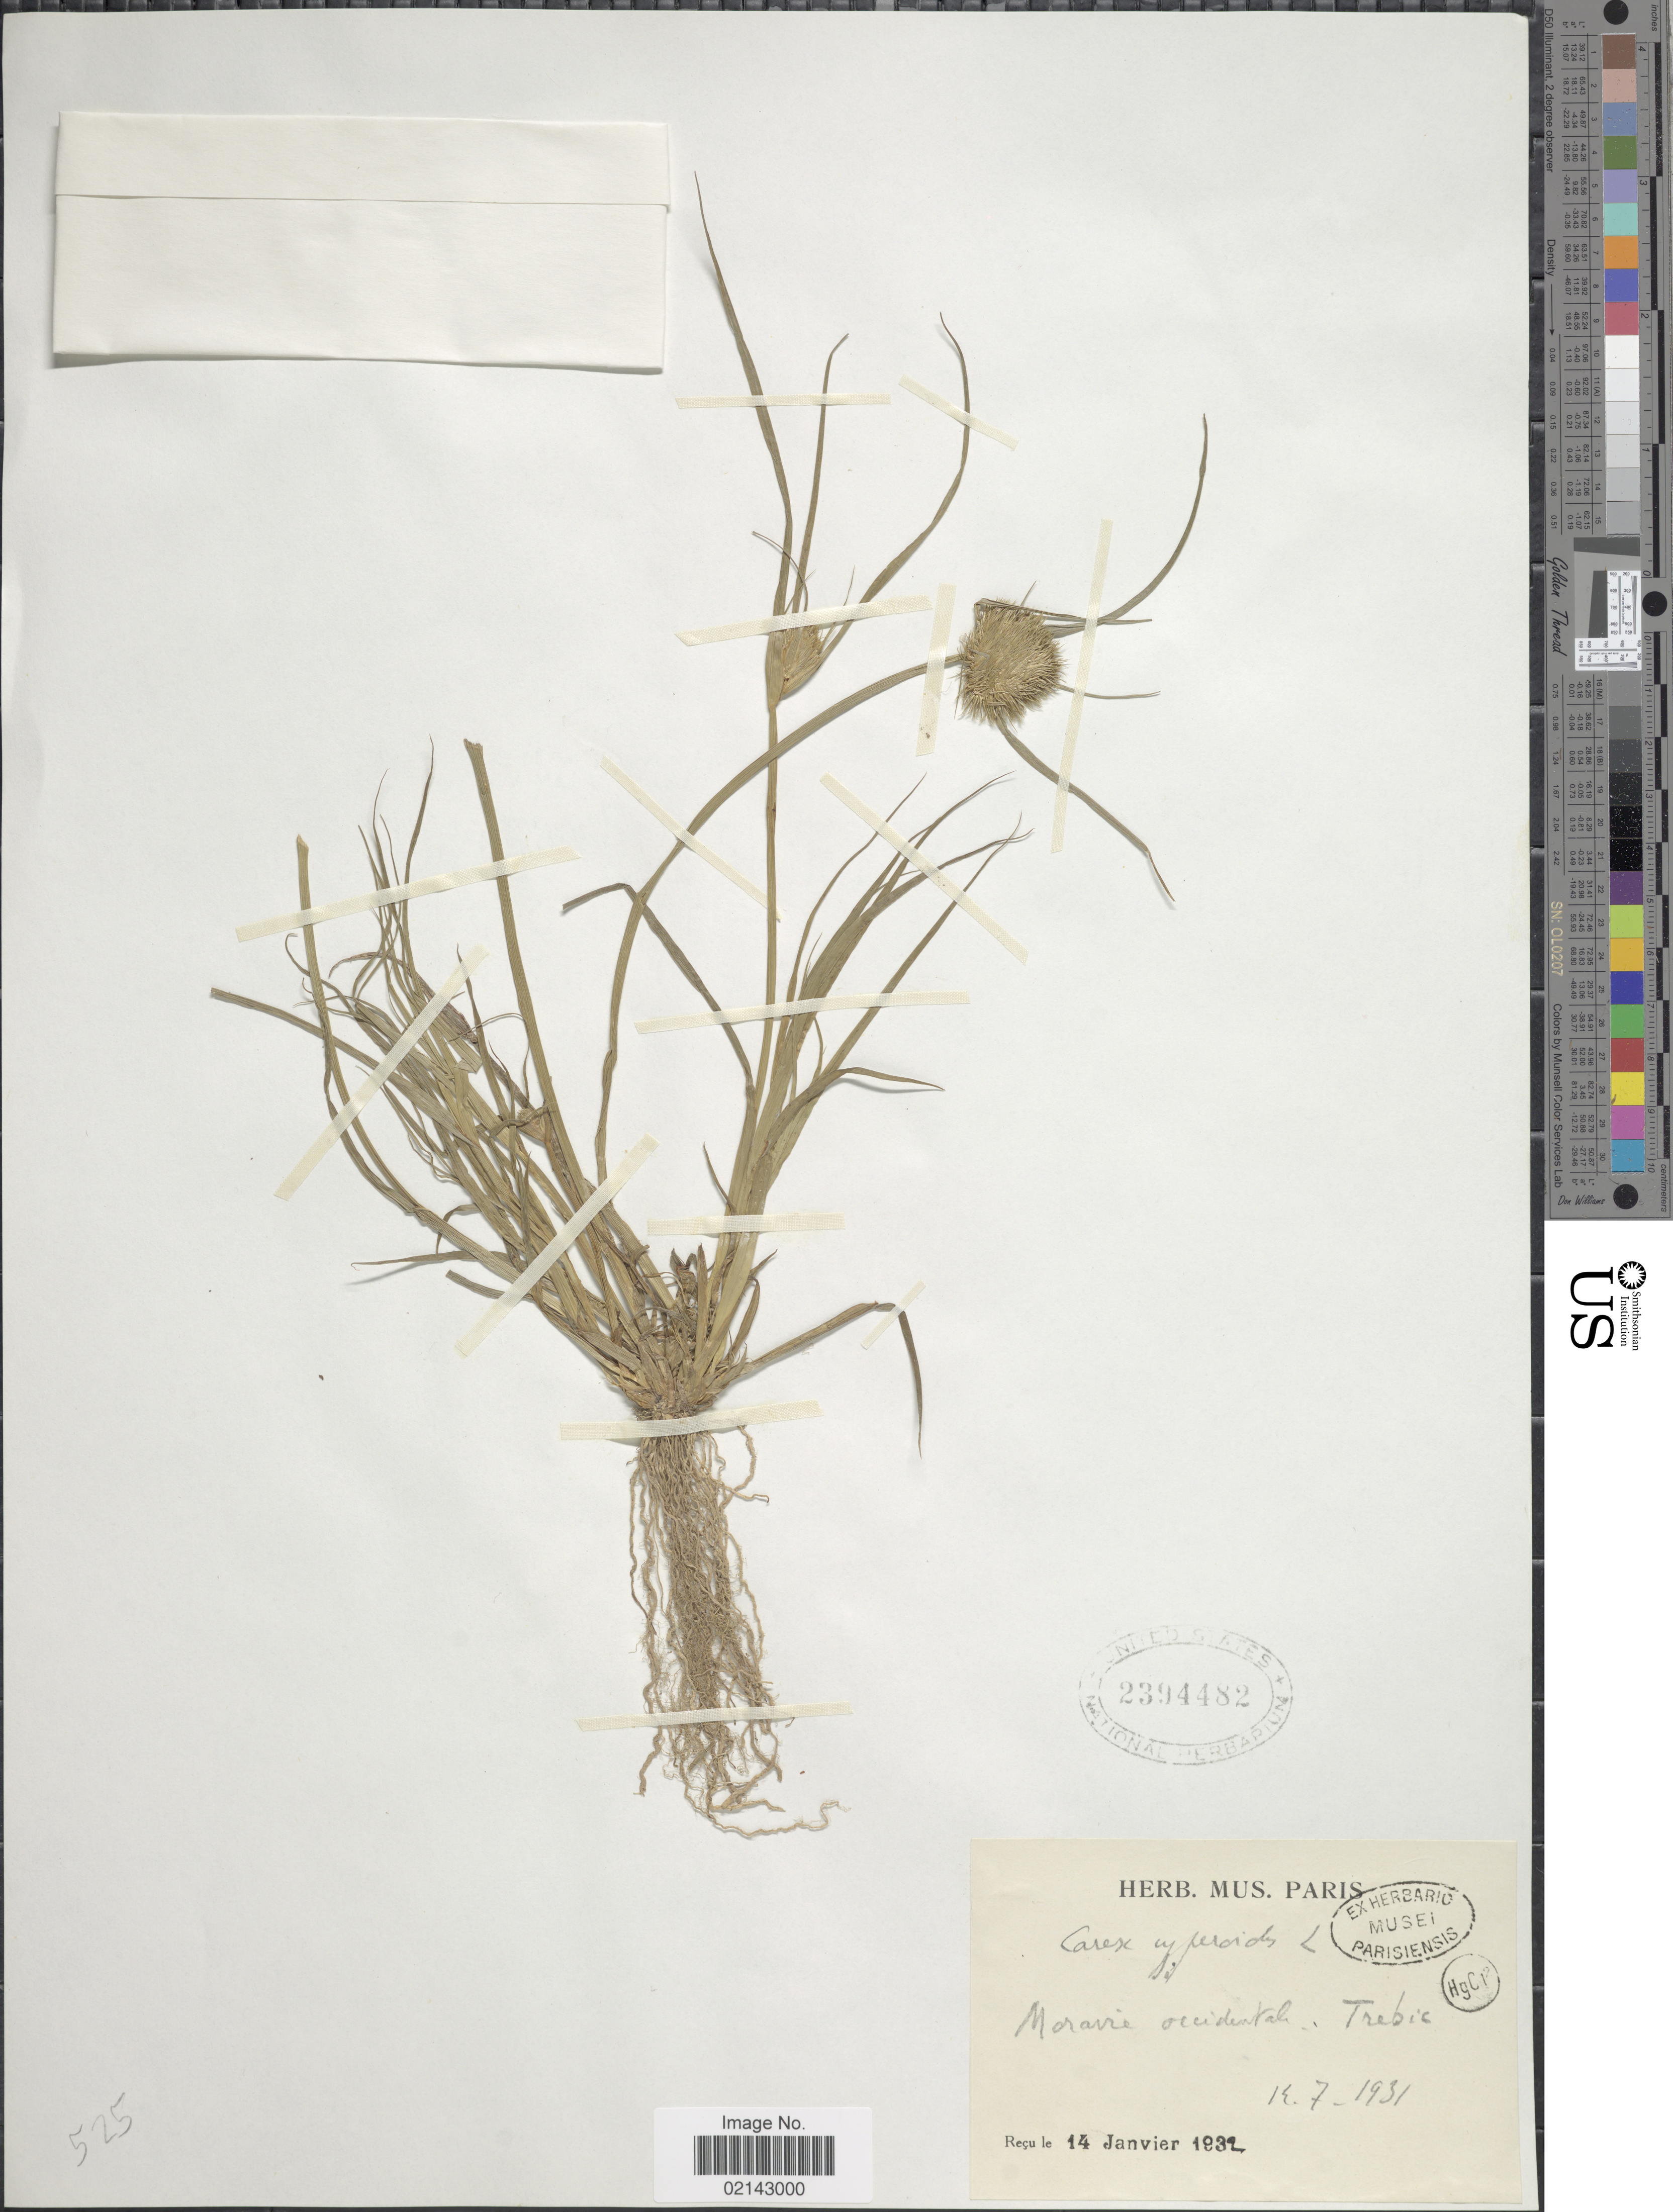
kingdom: Plantae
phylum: Tracheophyta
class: Liliopsida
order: Poales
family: Cyperaceae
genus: Carex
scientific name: Carex bohemica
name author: Schreb.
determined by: Strong, Mark T., (BOT), Smithsonian Institution - National Museum of Natural History (UNITED STATES)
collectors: ex herb. Mus. Paris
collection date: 1931-07-14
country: Czechia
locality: Marare occidental, Trebic [interpreted]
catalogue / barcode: US 2394482